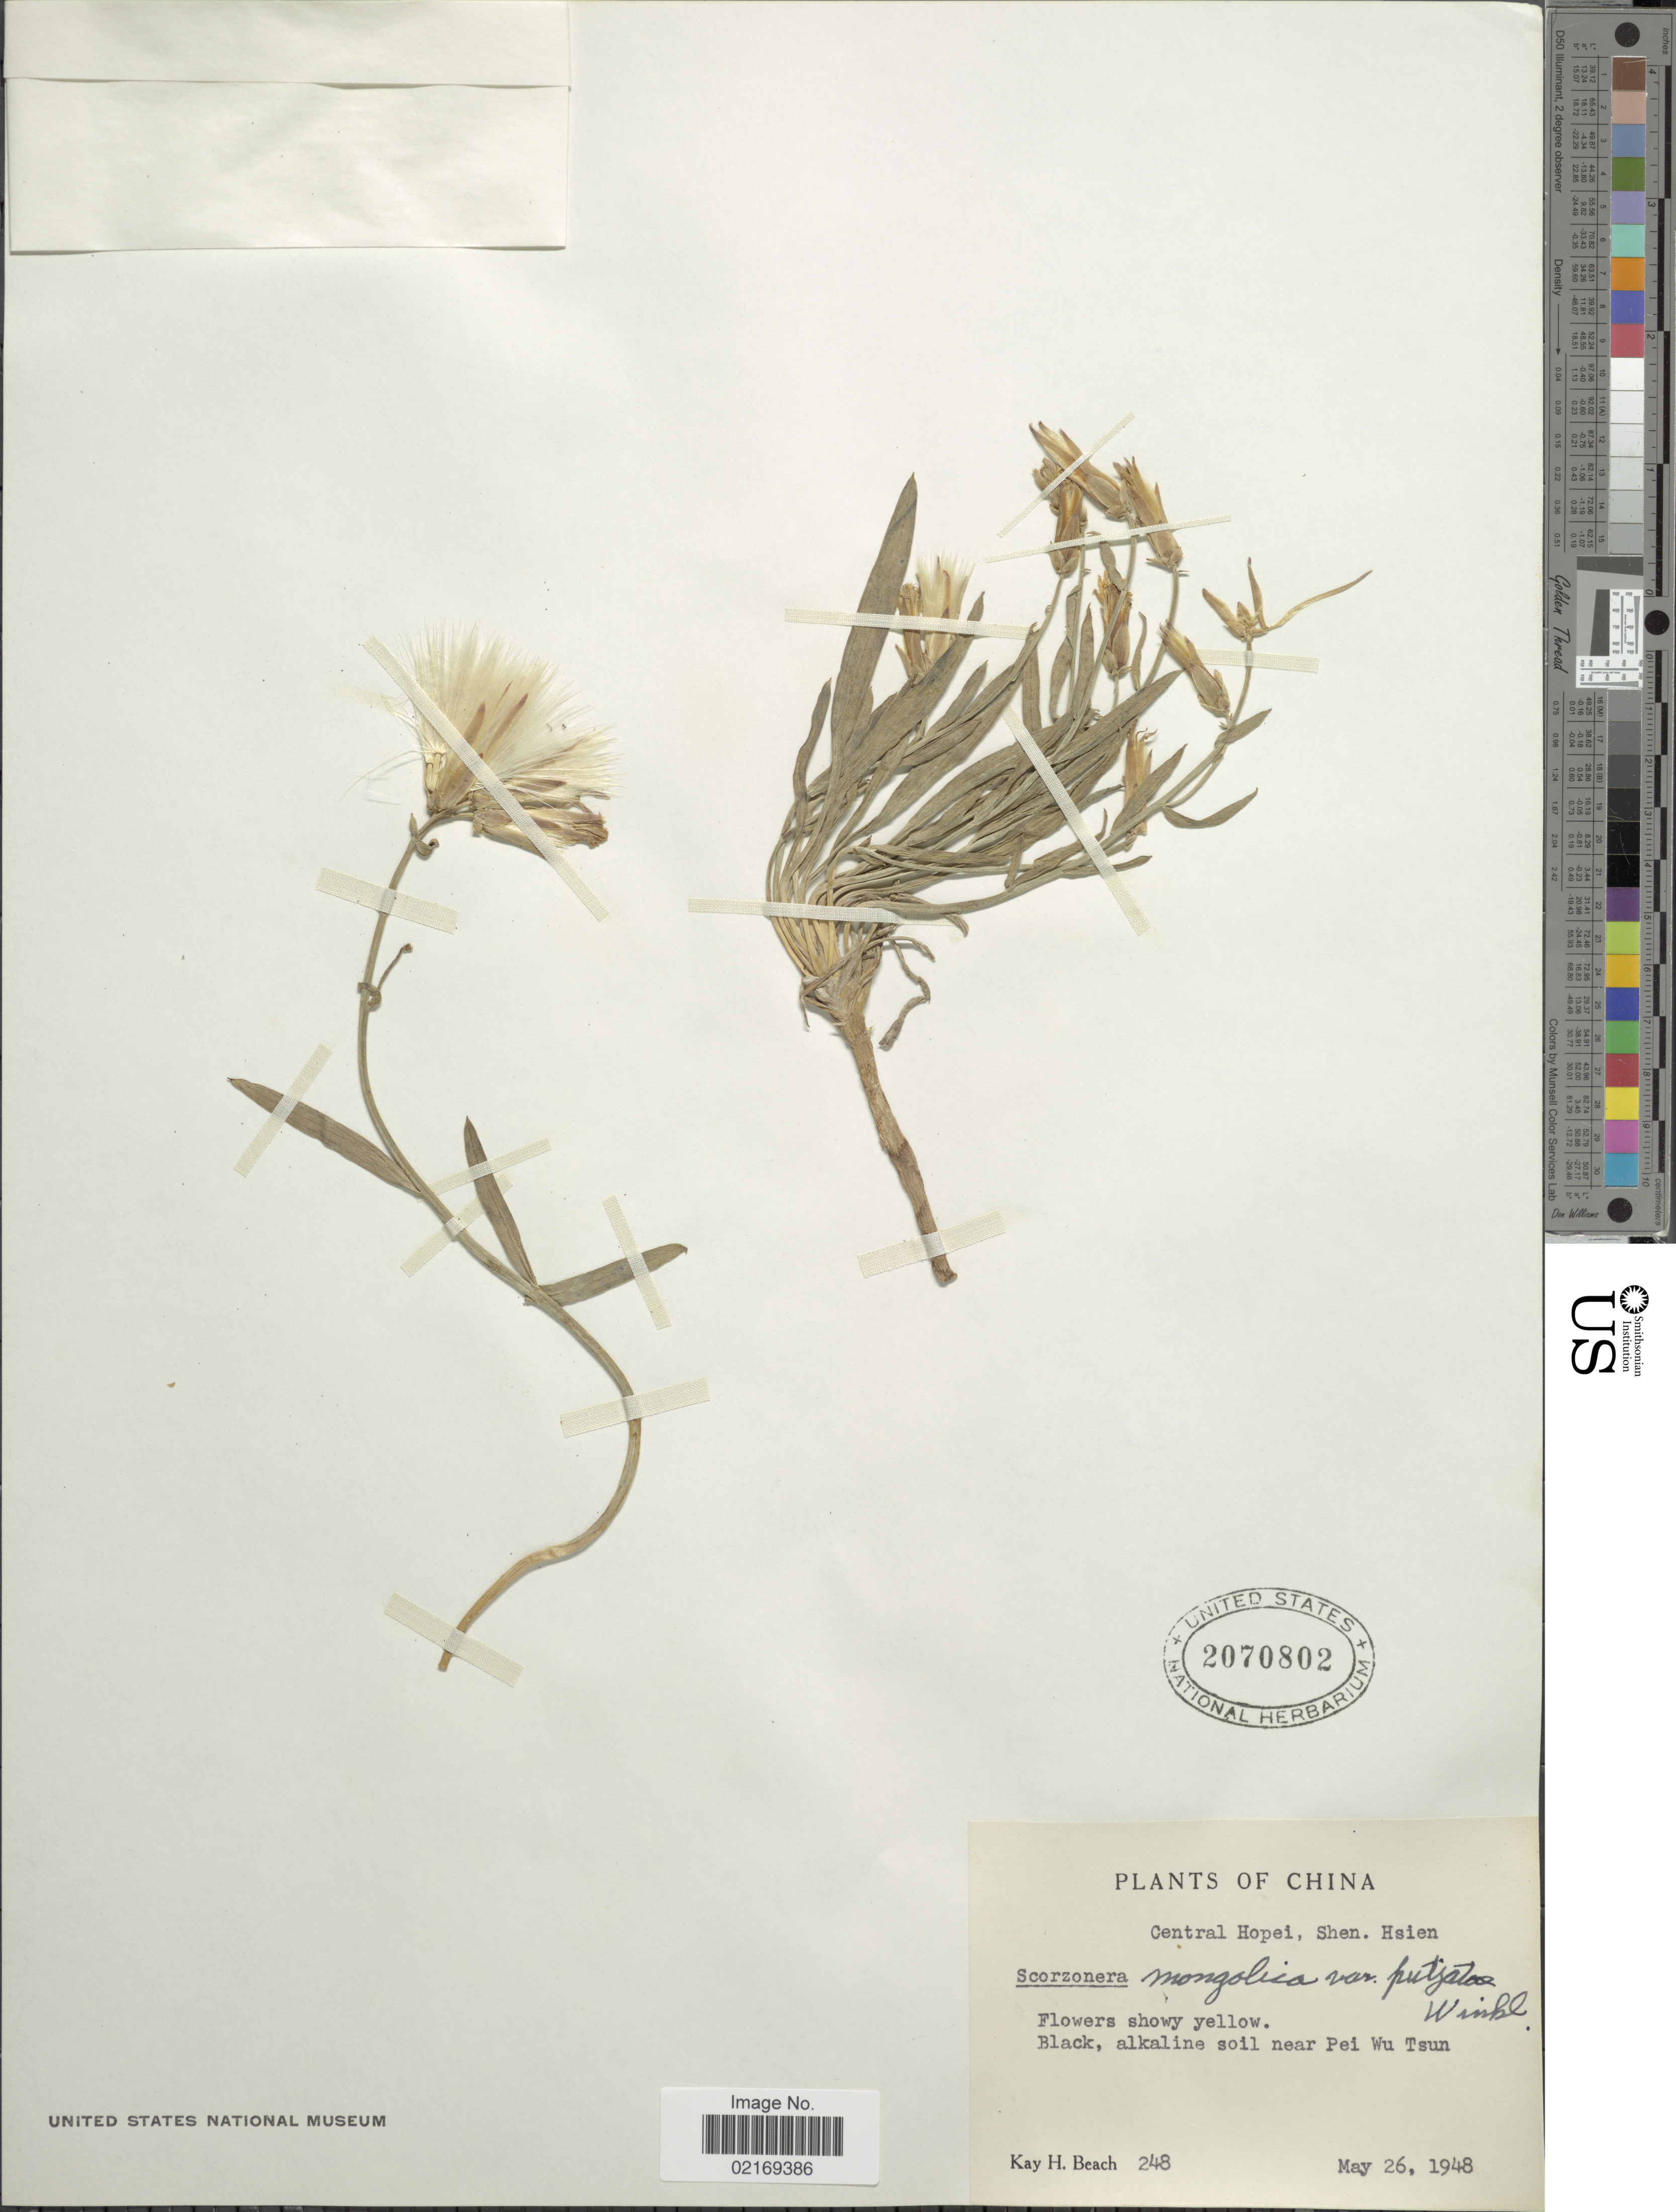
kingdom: Plantae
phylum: Tracheophyta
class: Magnoliopsida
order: Asterales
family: Asteraceae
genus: Scorzonera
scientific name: Scorzonera mongolica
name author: Maxim.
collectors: K. H. Beach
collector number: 248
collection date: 1948-05-26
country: China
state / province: Hebei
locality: Central hopei, Shen. Hsien, black, alkaline soil near Pei Wu Tsun.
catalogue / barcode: US 2070802